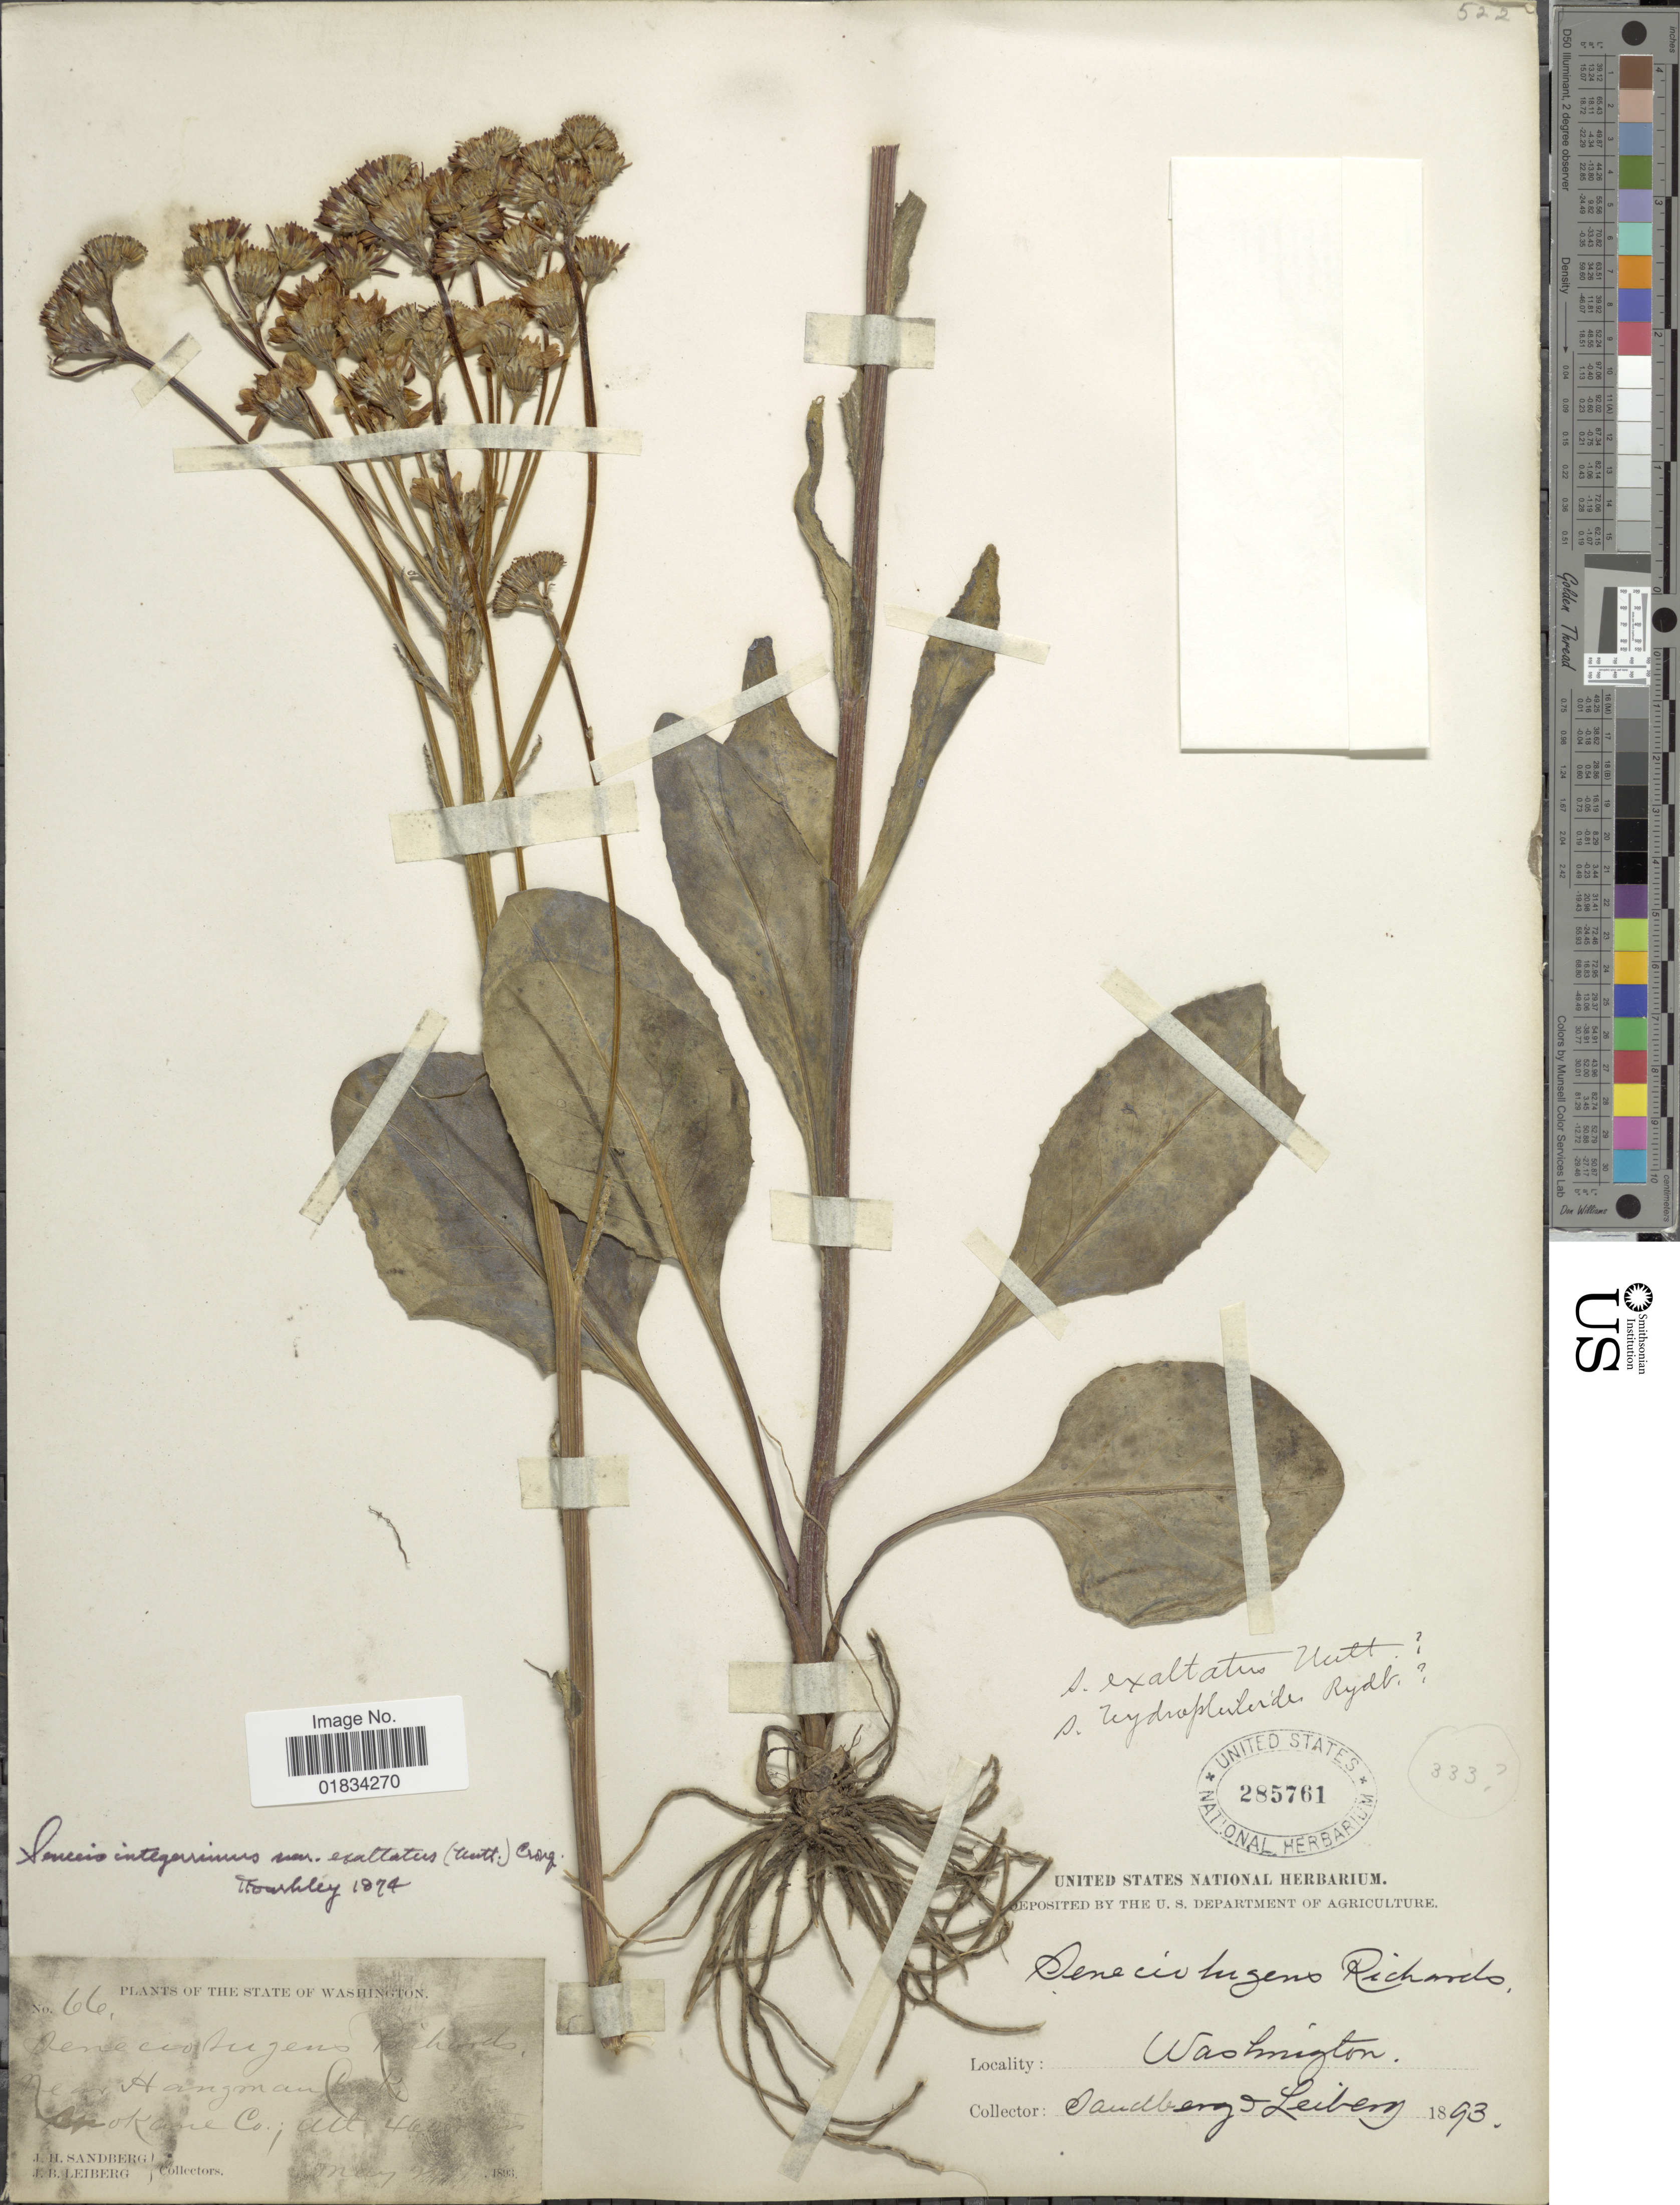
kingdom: Plantae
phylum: Tracheophyta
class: Magnoliopsida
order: Asterales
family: Asteraceae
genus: Senecio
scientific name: Senecio integerrimus var. exaltatus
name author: (Nutt.) Cronq.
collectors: J. H. Sandberg & J. B. Leiberg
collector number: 66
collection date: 1893-05-24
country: United States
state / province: Washington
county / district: Spokane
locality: Hangman Creek [Latah Creek]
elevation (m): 4600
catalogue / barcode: US 285761